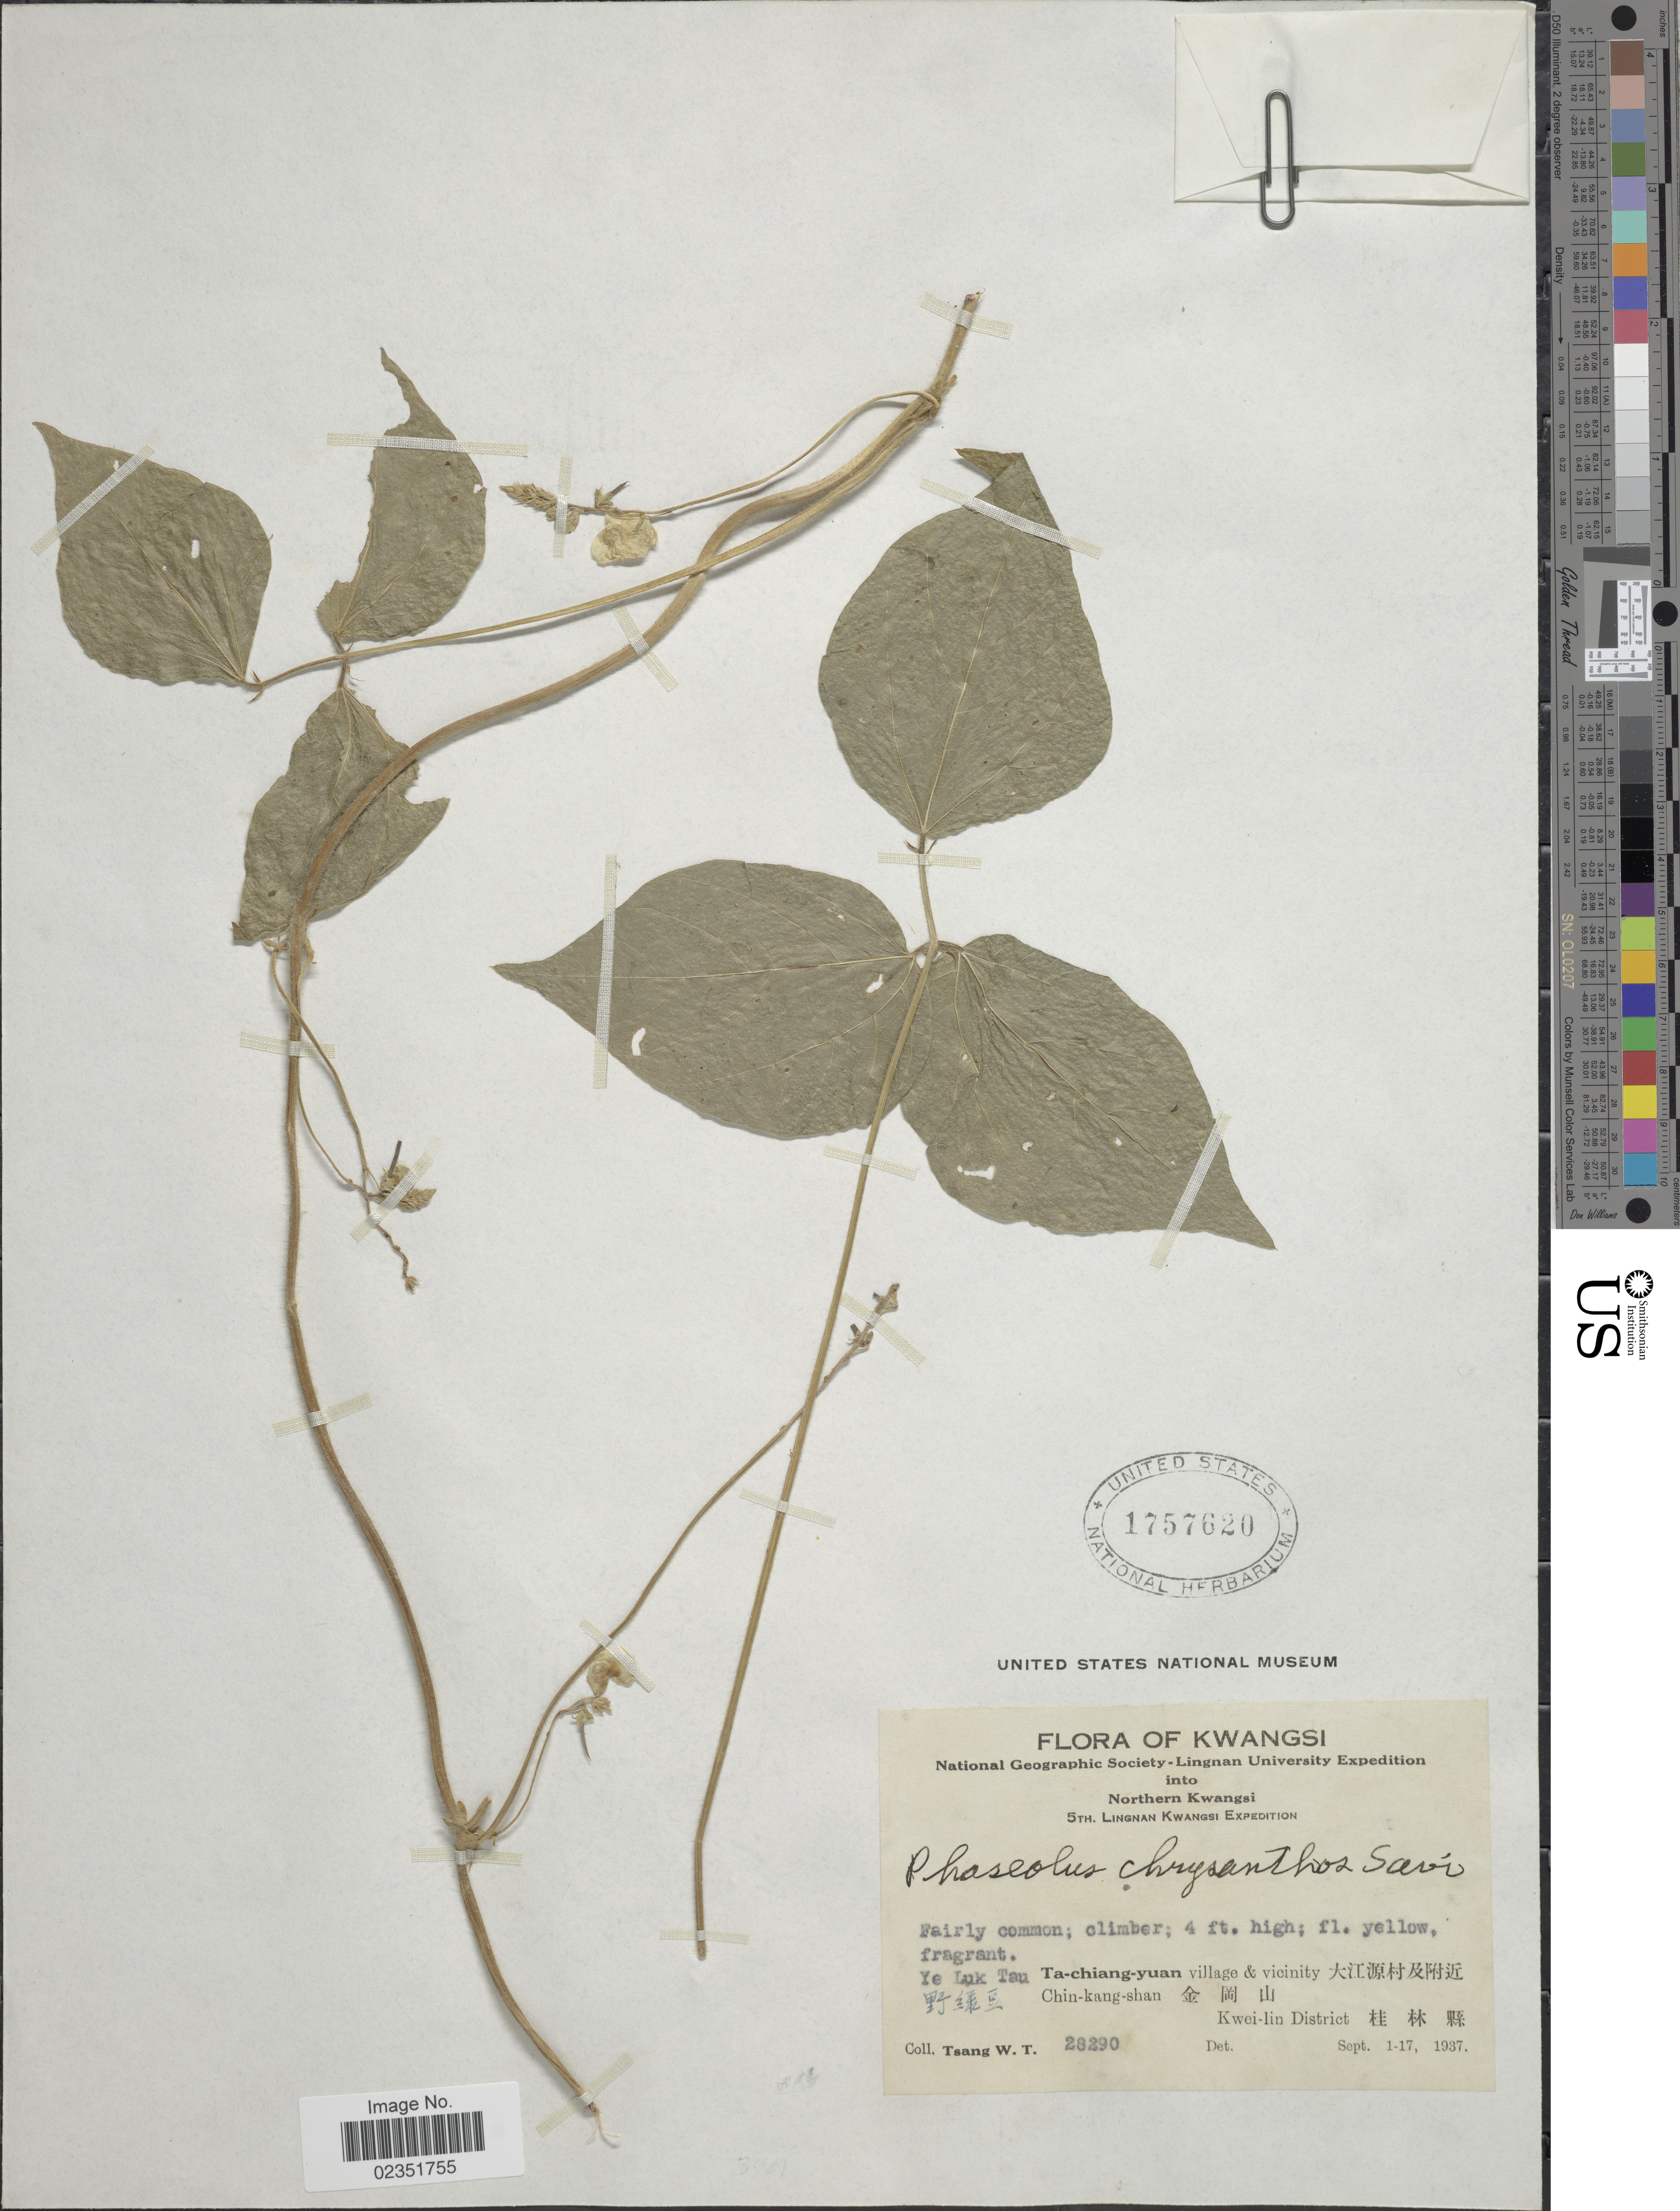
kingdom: Plantae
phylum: Tracheophyta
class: Magnoliopsida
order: Fabales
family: Fabaceae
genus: Phaseolus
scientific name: Phaseolus chrysanthos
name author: Savi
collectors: W. T. Tsang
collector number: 28290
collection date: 1937-09-01/1937-09-17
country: China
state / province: Guangxi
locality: Kwangsi, Northern Kwangsi, Ye Luk Tau Ta-chiang-yuan village & vicinity, Chin-kang-shan, Kwei-lin District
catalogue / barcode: US 1757620